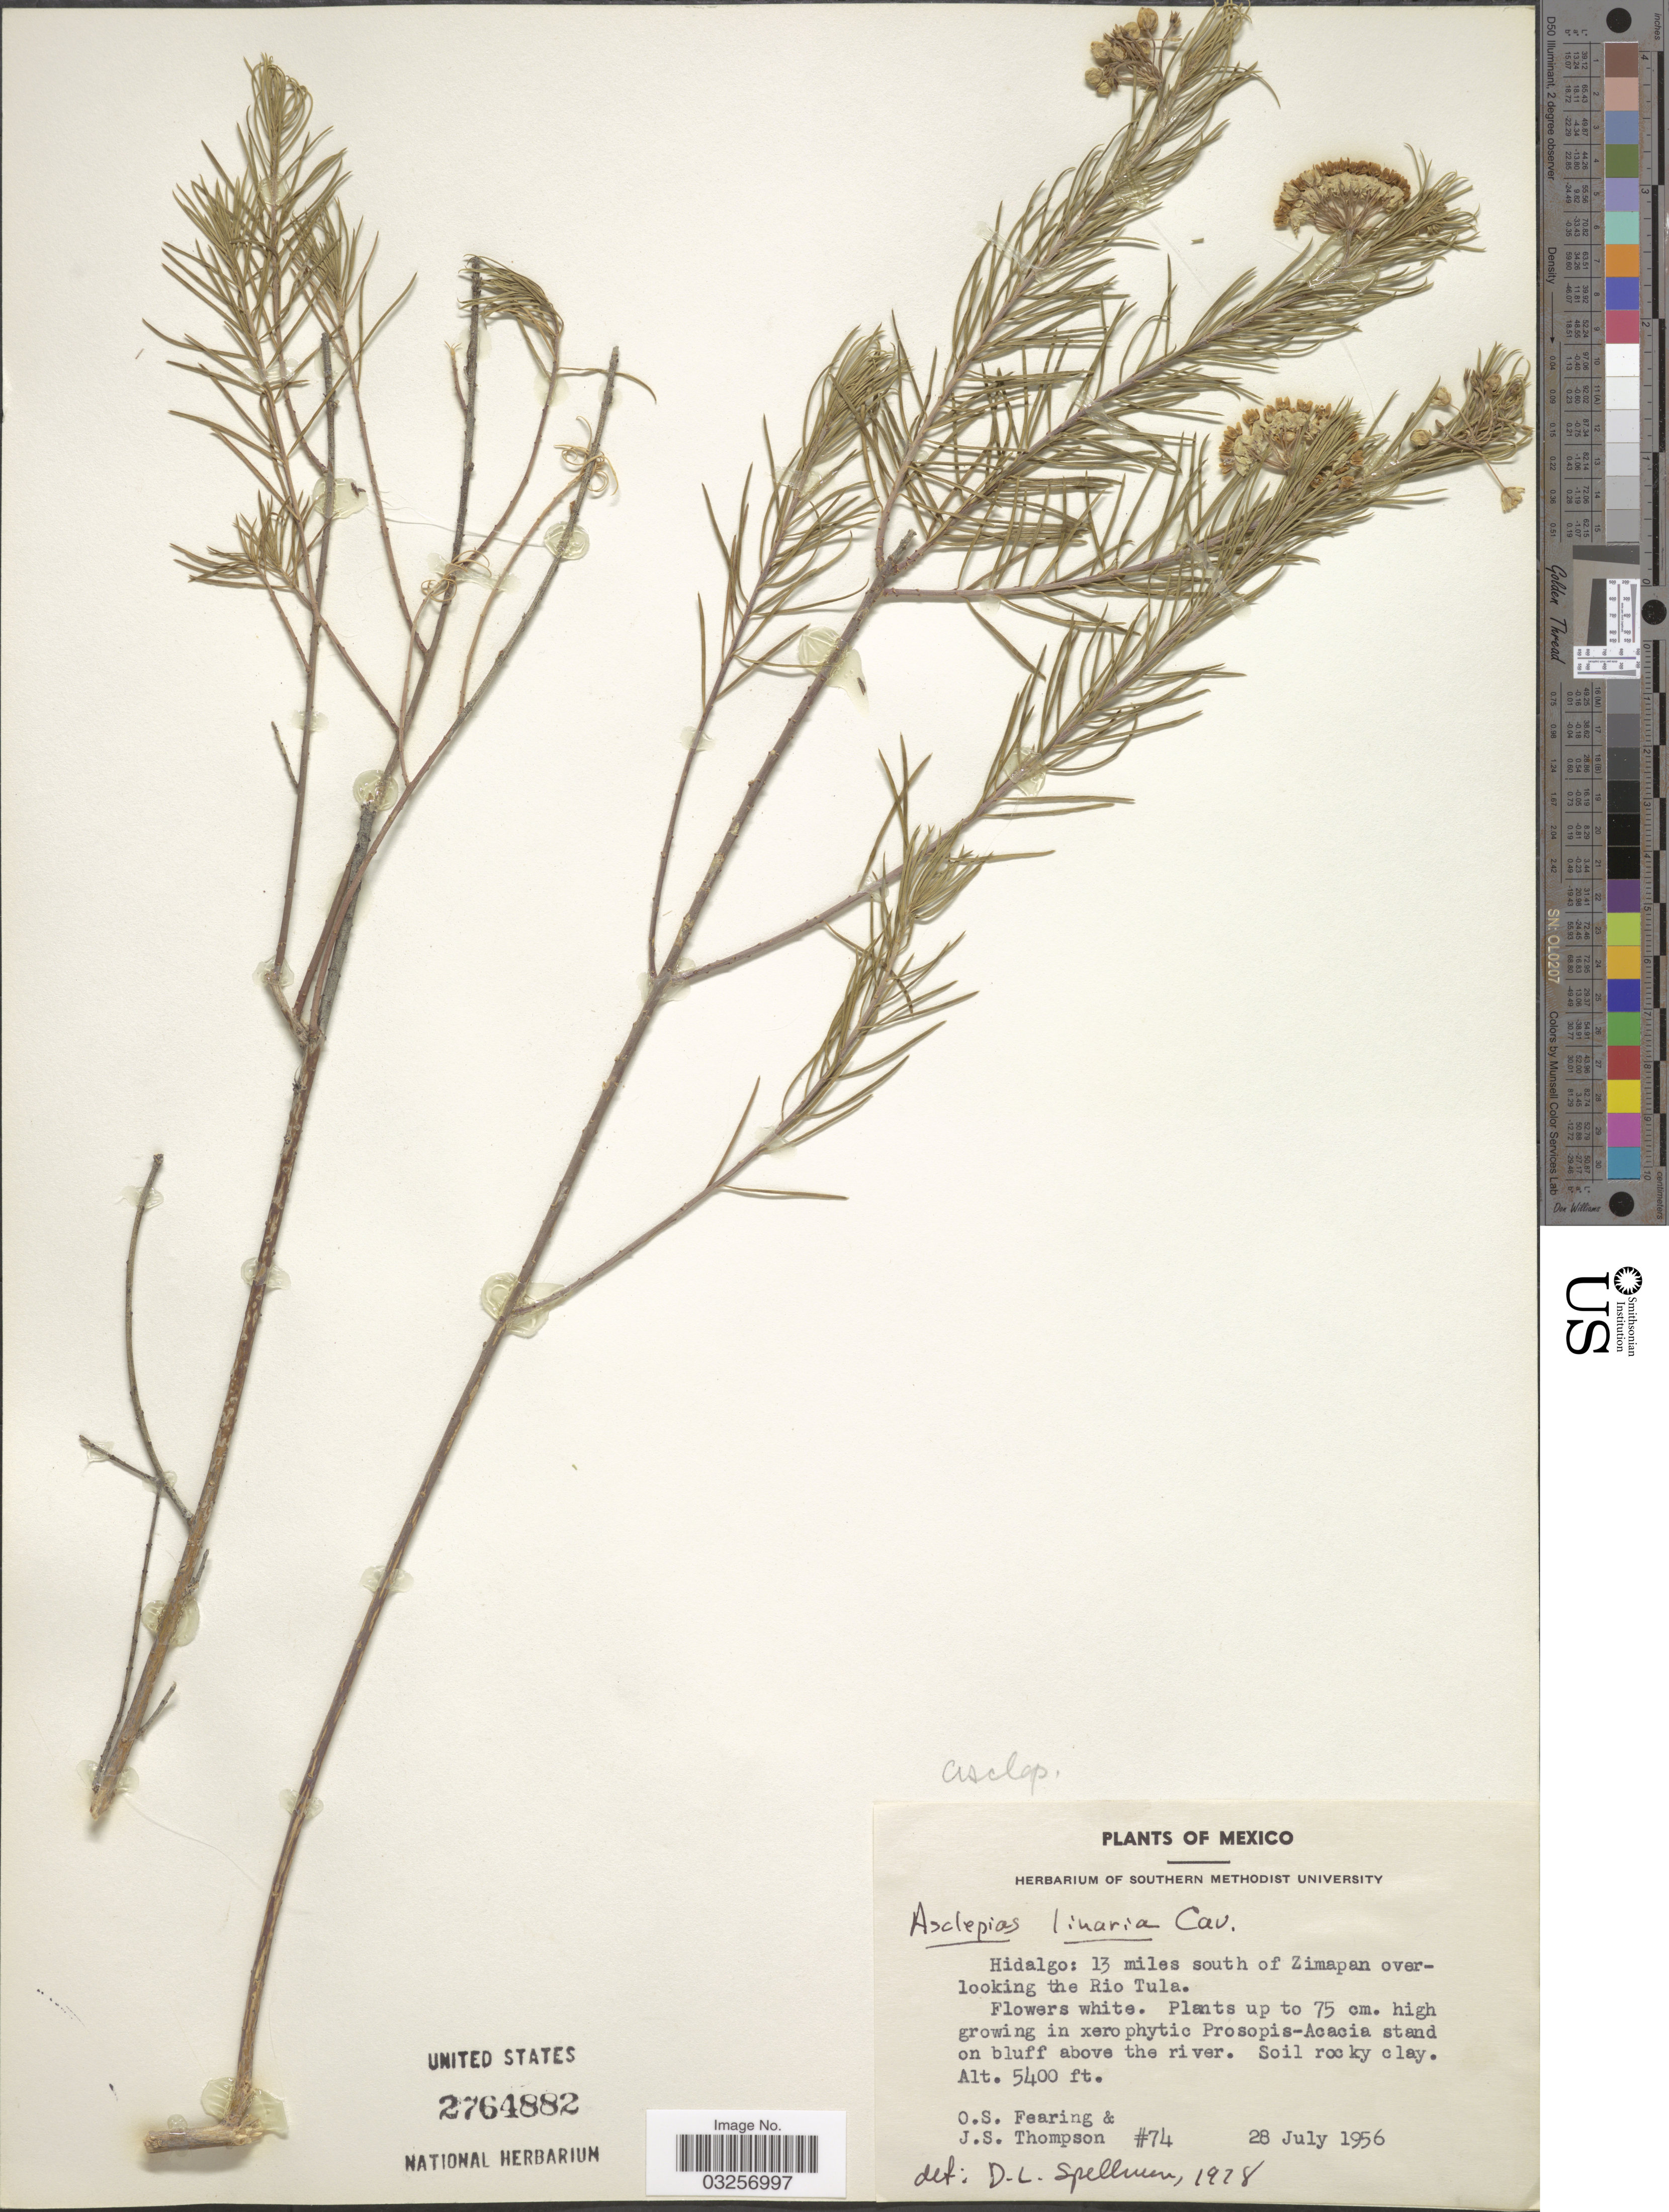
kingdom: Plantae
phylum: Tracheophyta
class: Magnoliopsida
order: Gentianales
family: Apocynaceae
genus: Asclepias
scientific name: Asclepias linaria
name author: Cav.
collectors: O. S. Fearing & J. S. Thompson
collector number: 74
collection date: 1956-07-28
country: Mexico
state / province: Hidalgo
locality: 13 miles south of Zimapan overlooking the Rio Tula.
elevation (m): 1646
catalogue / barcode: US 2764882